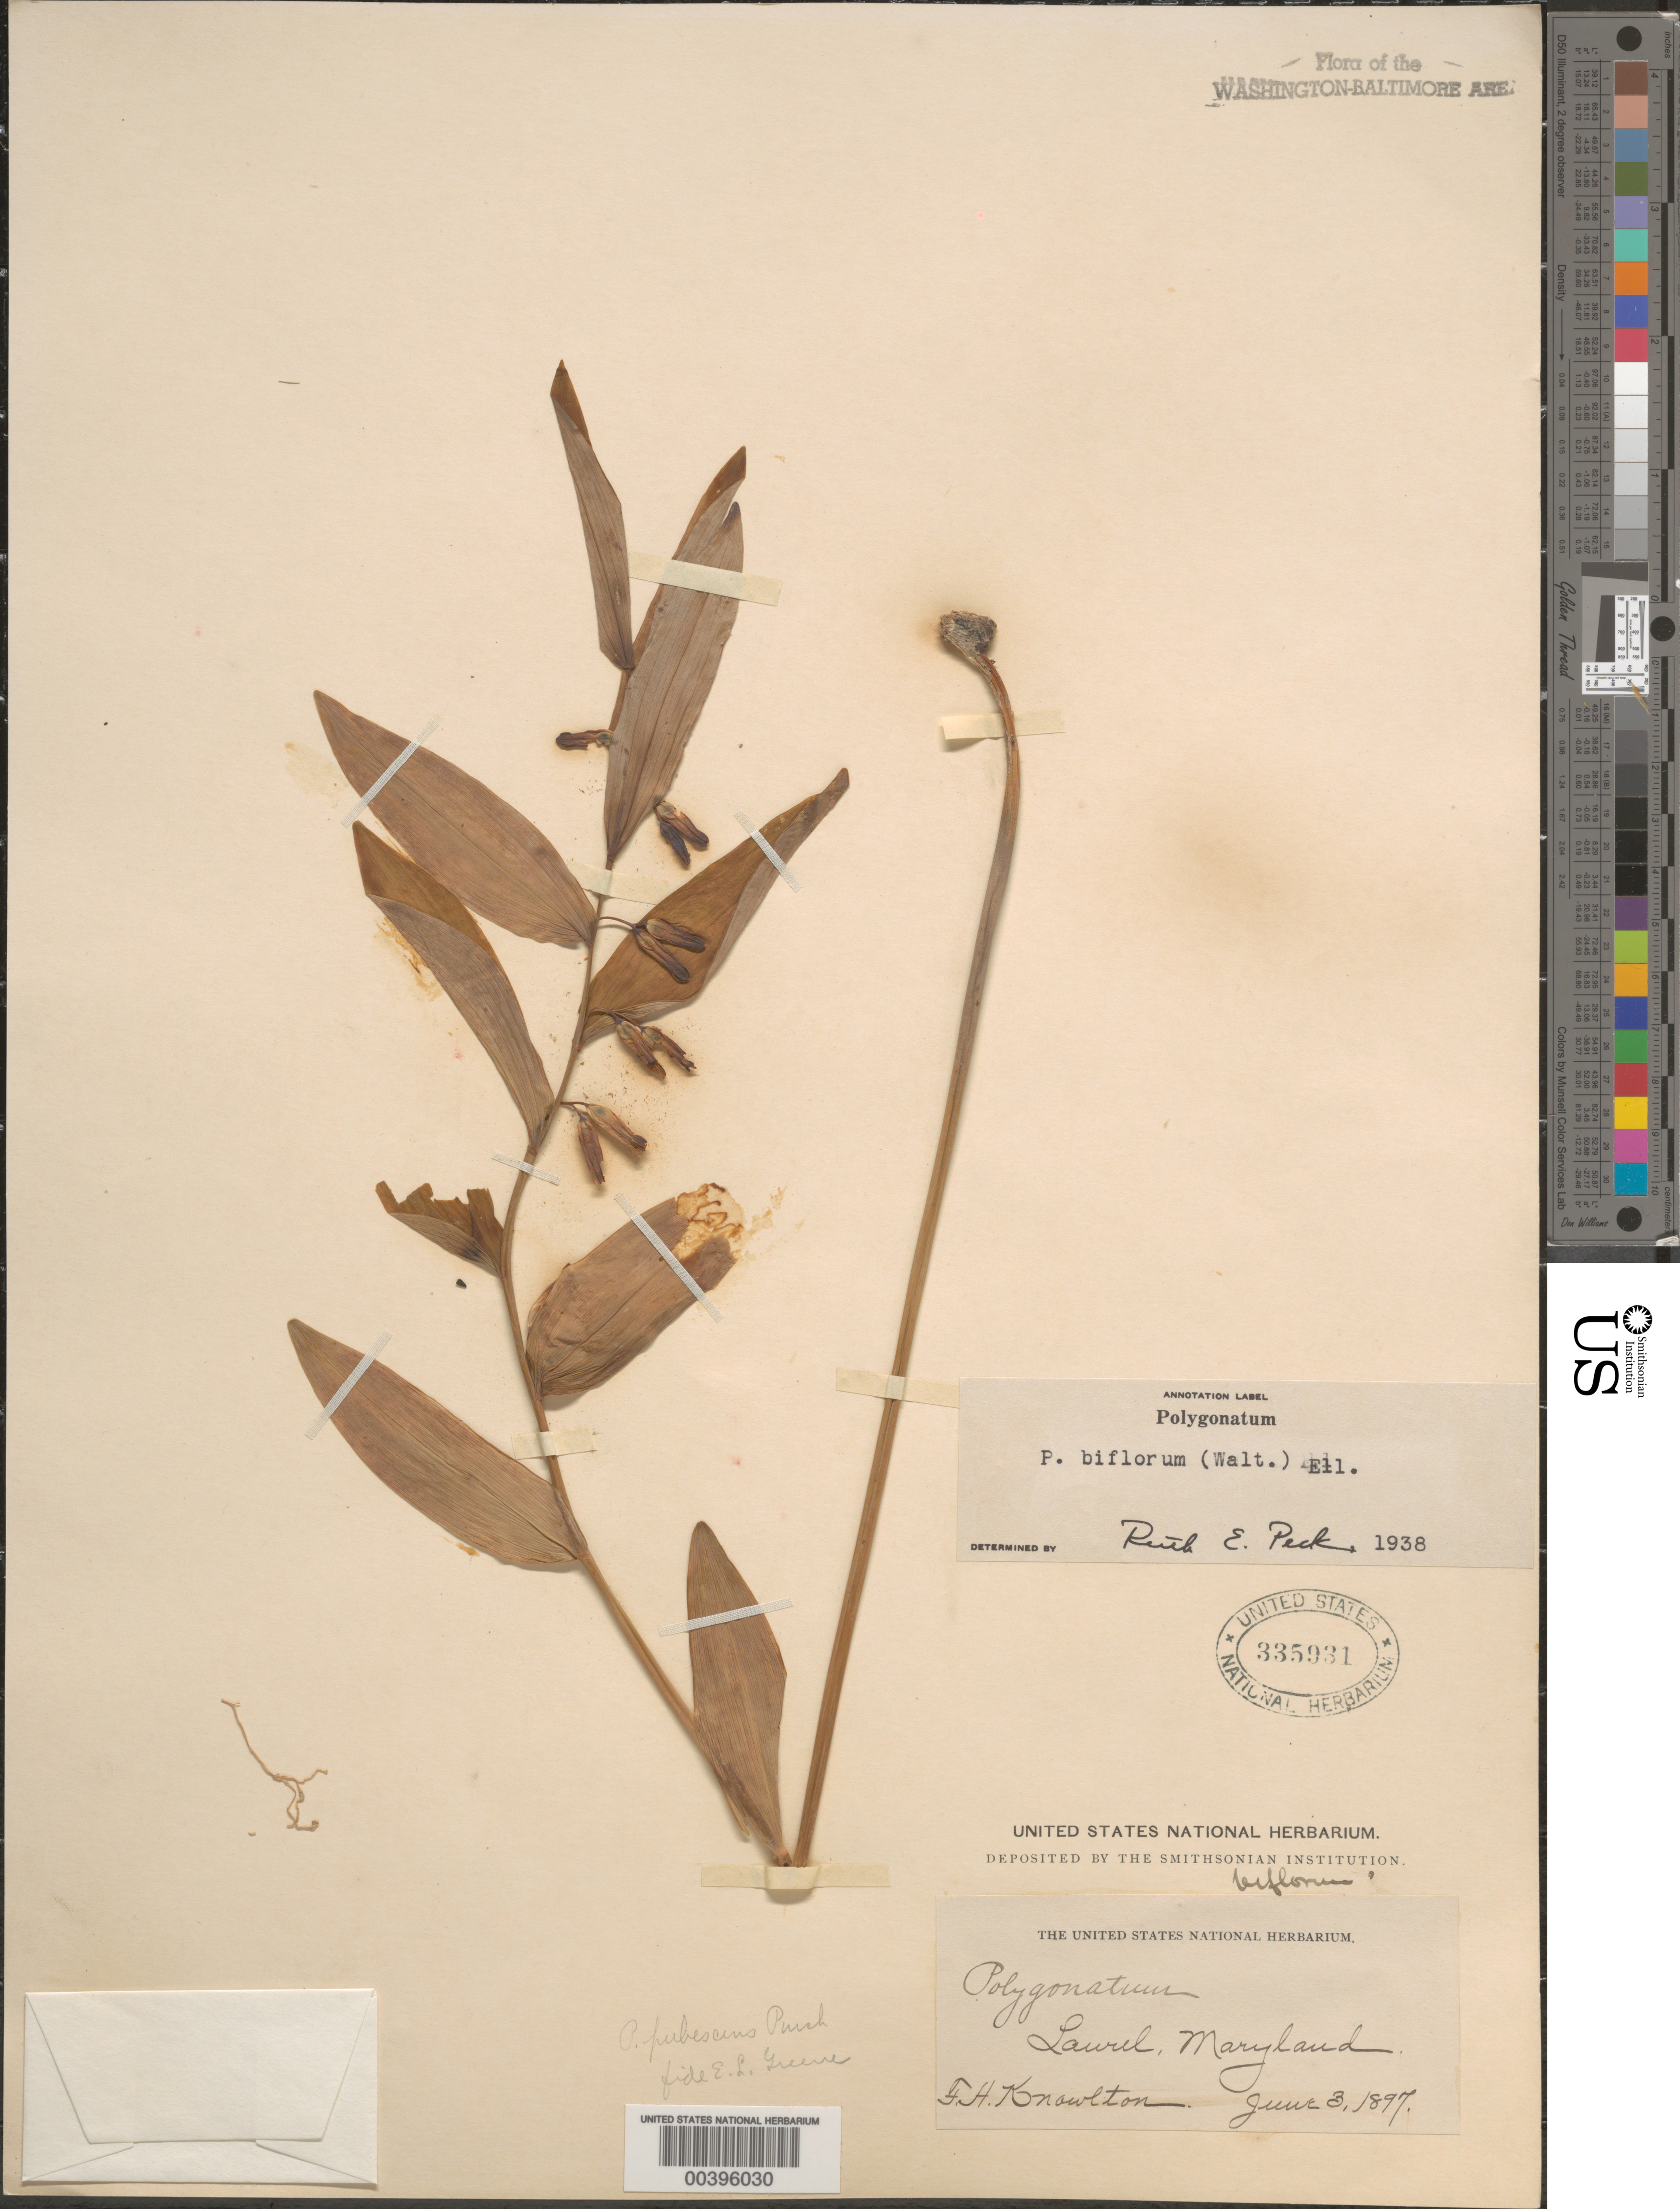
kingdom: Plantae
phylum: Tracheophyta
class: Liliopsida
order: Asparagales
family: Asparagaceae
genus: Polygonatum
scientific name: Polygonatum biflorum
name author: (Walter) Elliott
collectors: F. H. Knowlton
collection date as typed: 03 Jun 1897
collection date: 1897-06-03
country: United States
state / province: Maryland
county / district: Prince George's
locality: Laurel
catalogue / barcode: US 335931